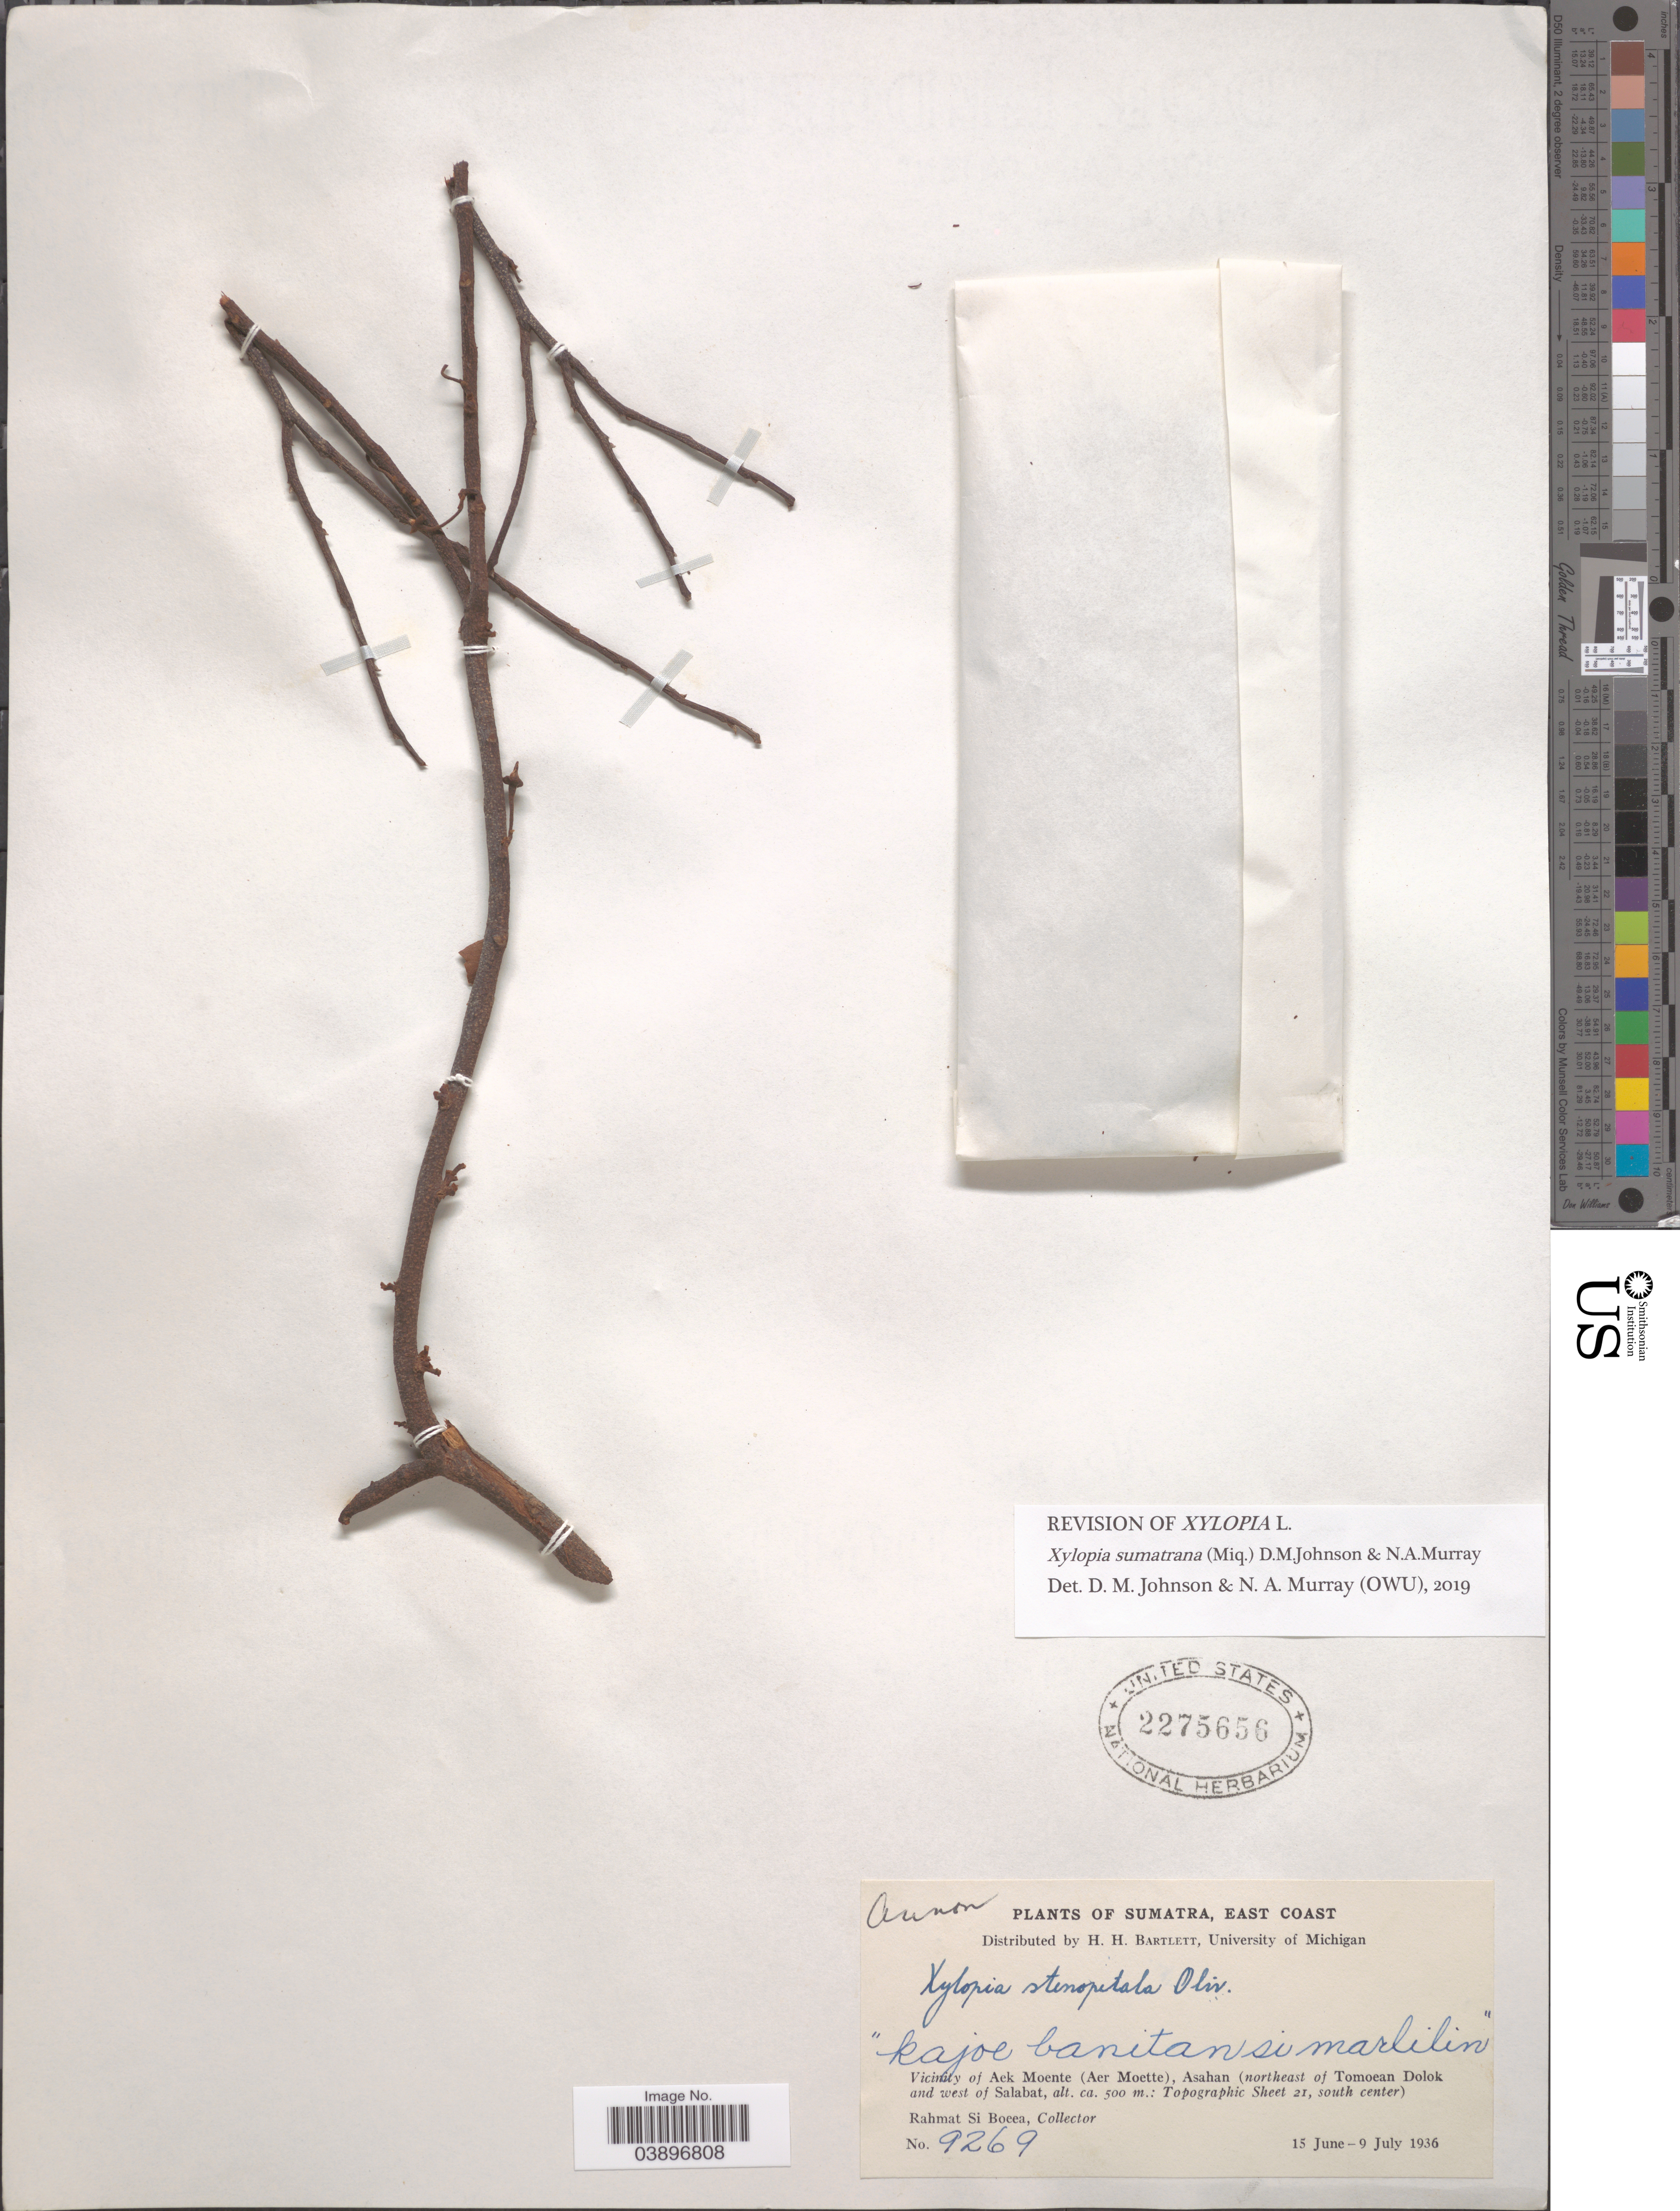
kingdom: Plantae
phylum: Tracheophyta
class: Magnoliopsida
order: Magnoliales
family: Annonaceae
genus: Xylopia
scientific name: Xylopia sumatrana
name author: (Miq.) D.M. Johnson & N.A. Murray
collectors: Rahmat Si Boeea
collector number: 9269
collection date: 1936-06-15/1936-07-09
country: Indonesia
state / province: Sumatra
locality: East Coast. Vicinity of Aek Moente (Aer Moette), Asahan (northeast of Tomoean Dolok and west of Salabat: Topographic Sheet 21, south center).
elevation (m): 500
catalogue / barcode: US 2275656